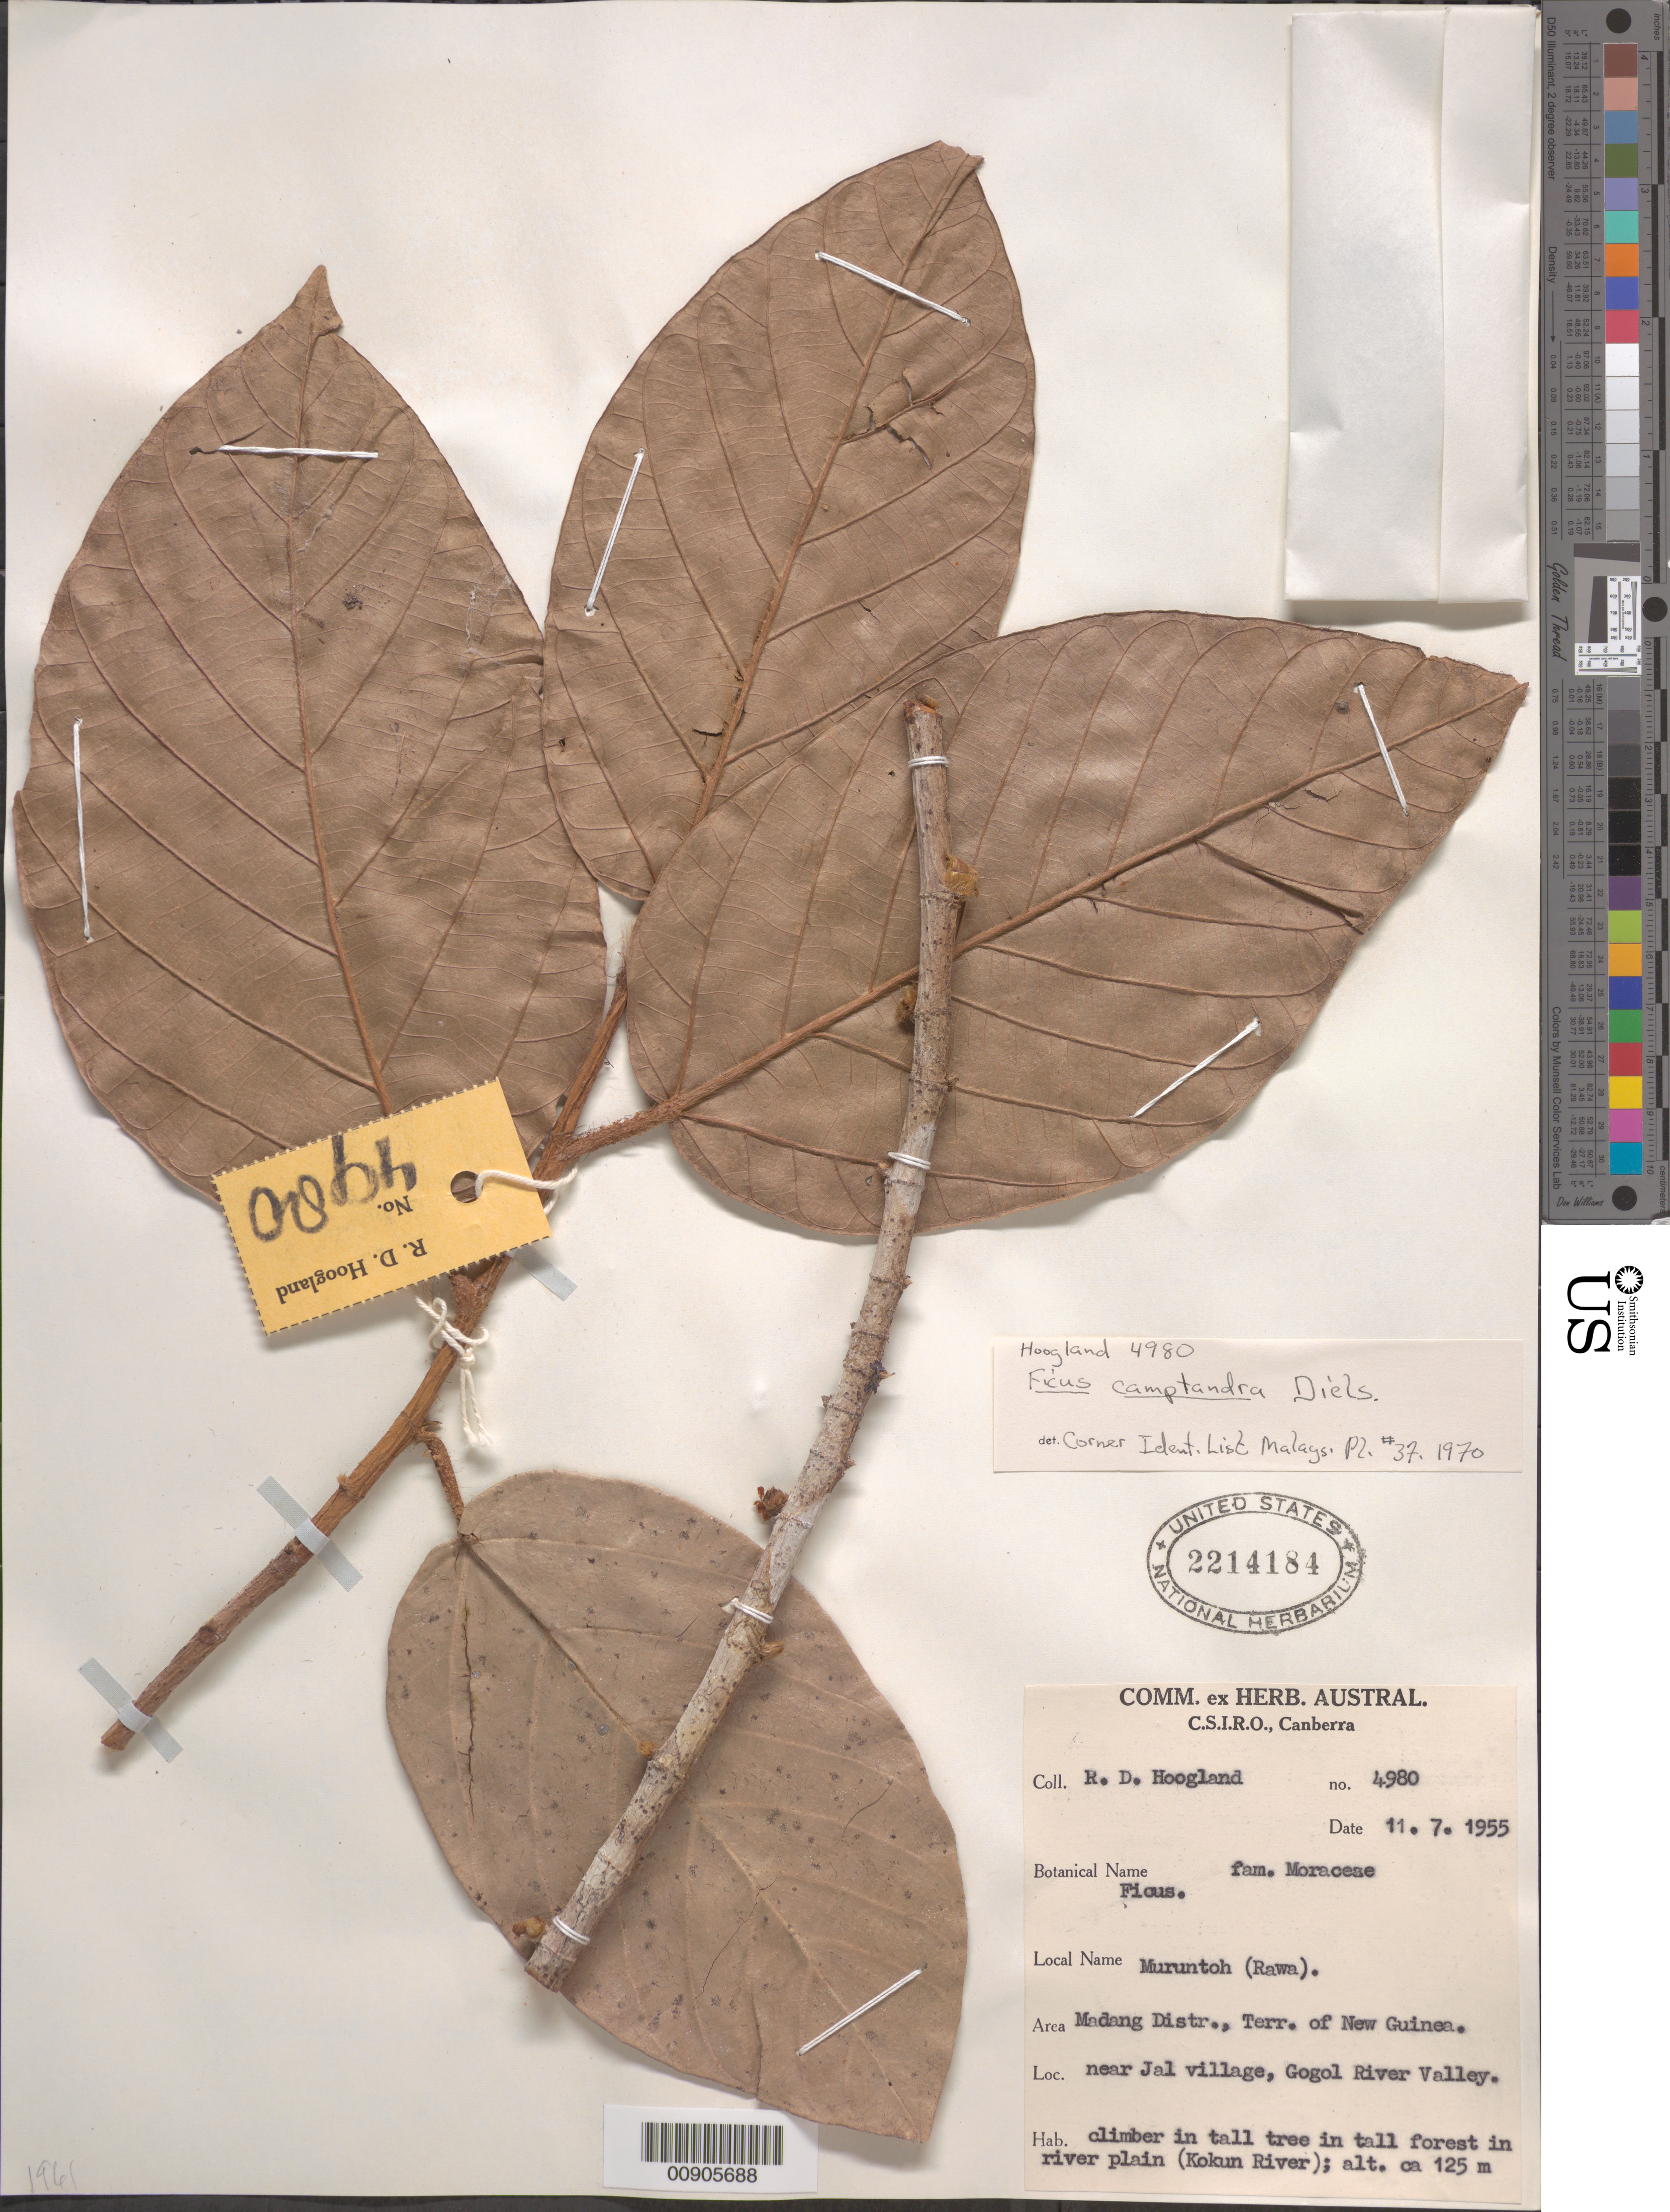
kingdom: Plantae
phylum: Tracheophyta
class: Magnoliopsida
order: Rosales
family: Moraceae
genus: Ficus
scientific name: Ficus camptandra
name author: Diels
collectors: R. D. Hoogland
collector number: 4980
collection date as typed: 11 Jul 1955 or 07 Nov 1955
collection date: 1955-07-11 or 1955-11-07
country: Papua New Guinea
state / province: Madang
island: New Guinea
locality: Gogol River Valley, near Jal village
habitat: In Tall forest in river plain (Kokun River)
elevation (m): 125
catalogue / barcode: US 2214184